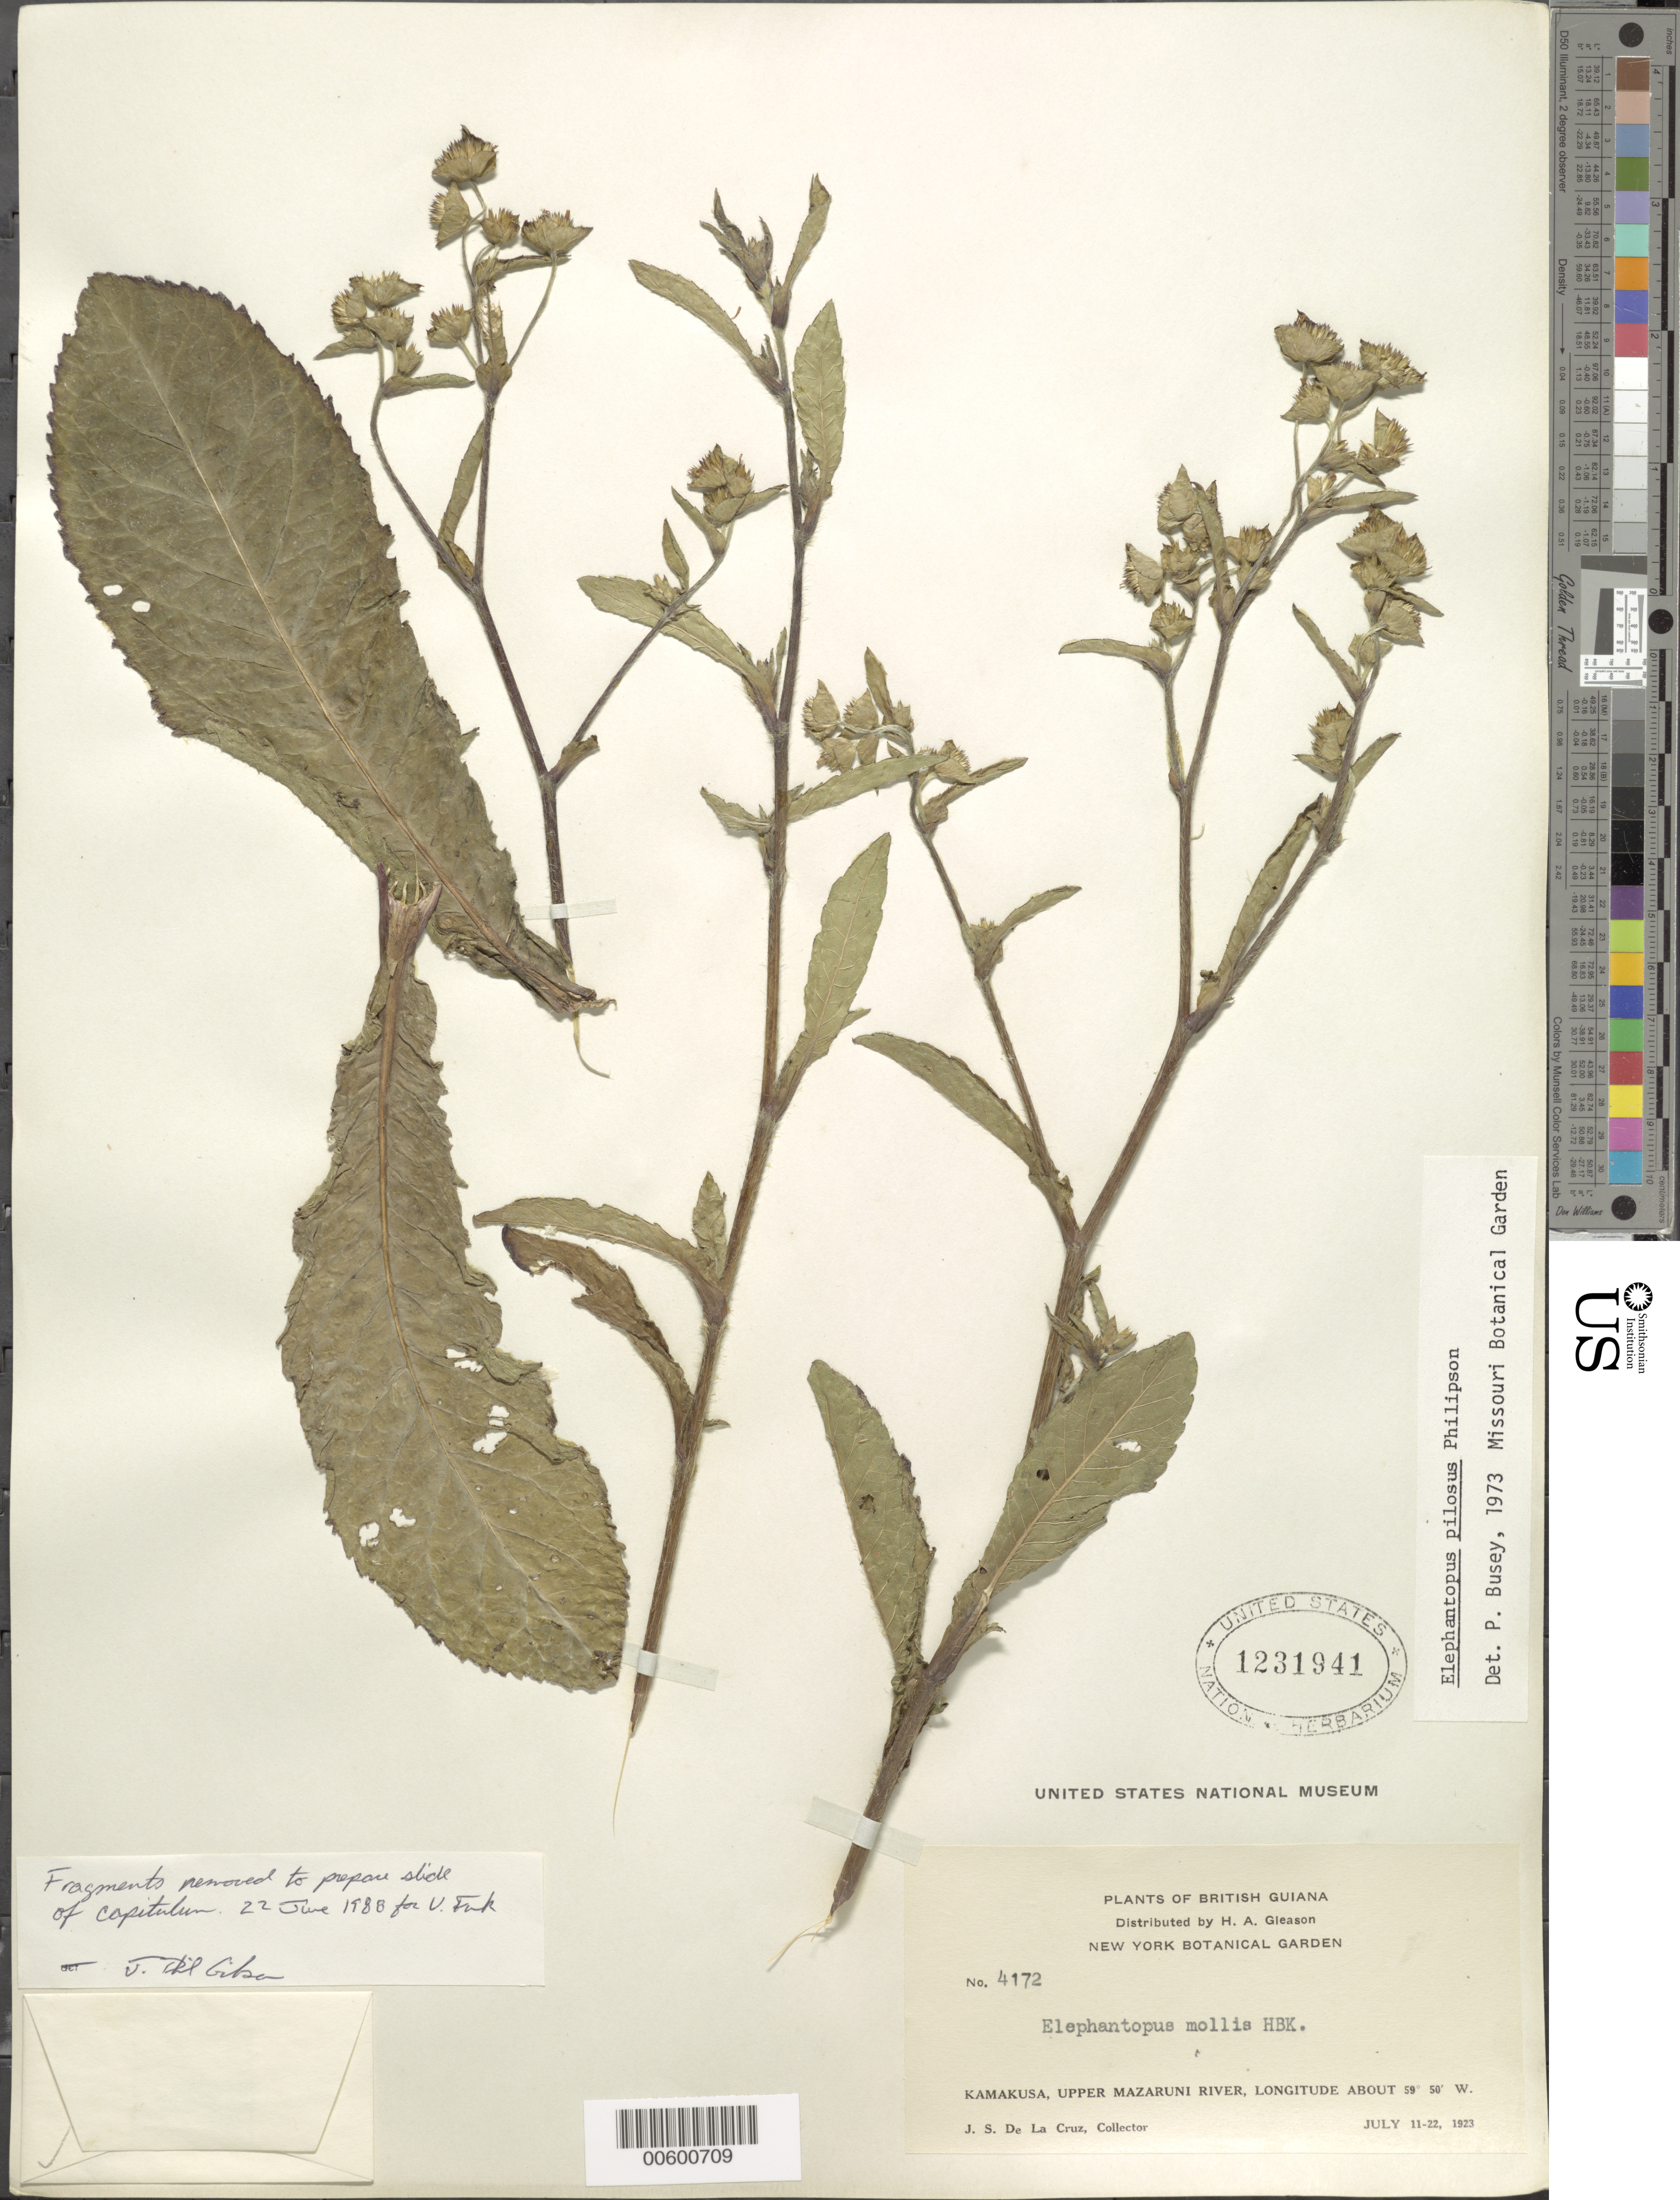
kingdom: Plantae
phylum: Tracheophyta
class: Magnoliopsida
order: Asterales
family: Asteraceae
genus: Elephantopus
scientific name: Elephantopus mollis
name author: Kunth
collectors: J. S. de la Cruz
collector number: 4172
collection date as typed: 11-Jul-23 to 22-Jul-23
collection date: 1923-07-11/1923-07-22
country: Guyana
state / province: Cuyuni-Mazaruni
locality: Kamakusa, Upper Mazaruni R.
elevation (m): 100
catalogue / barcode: US 1231941